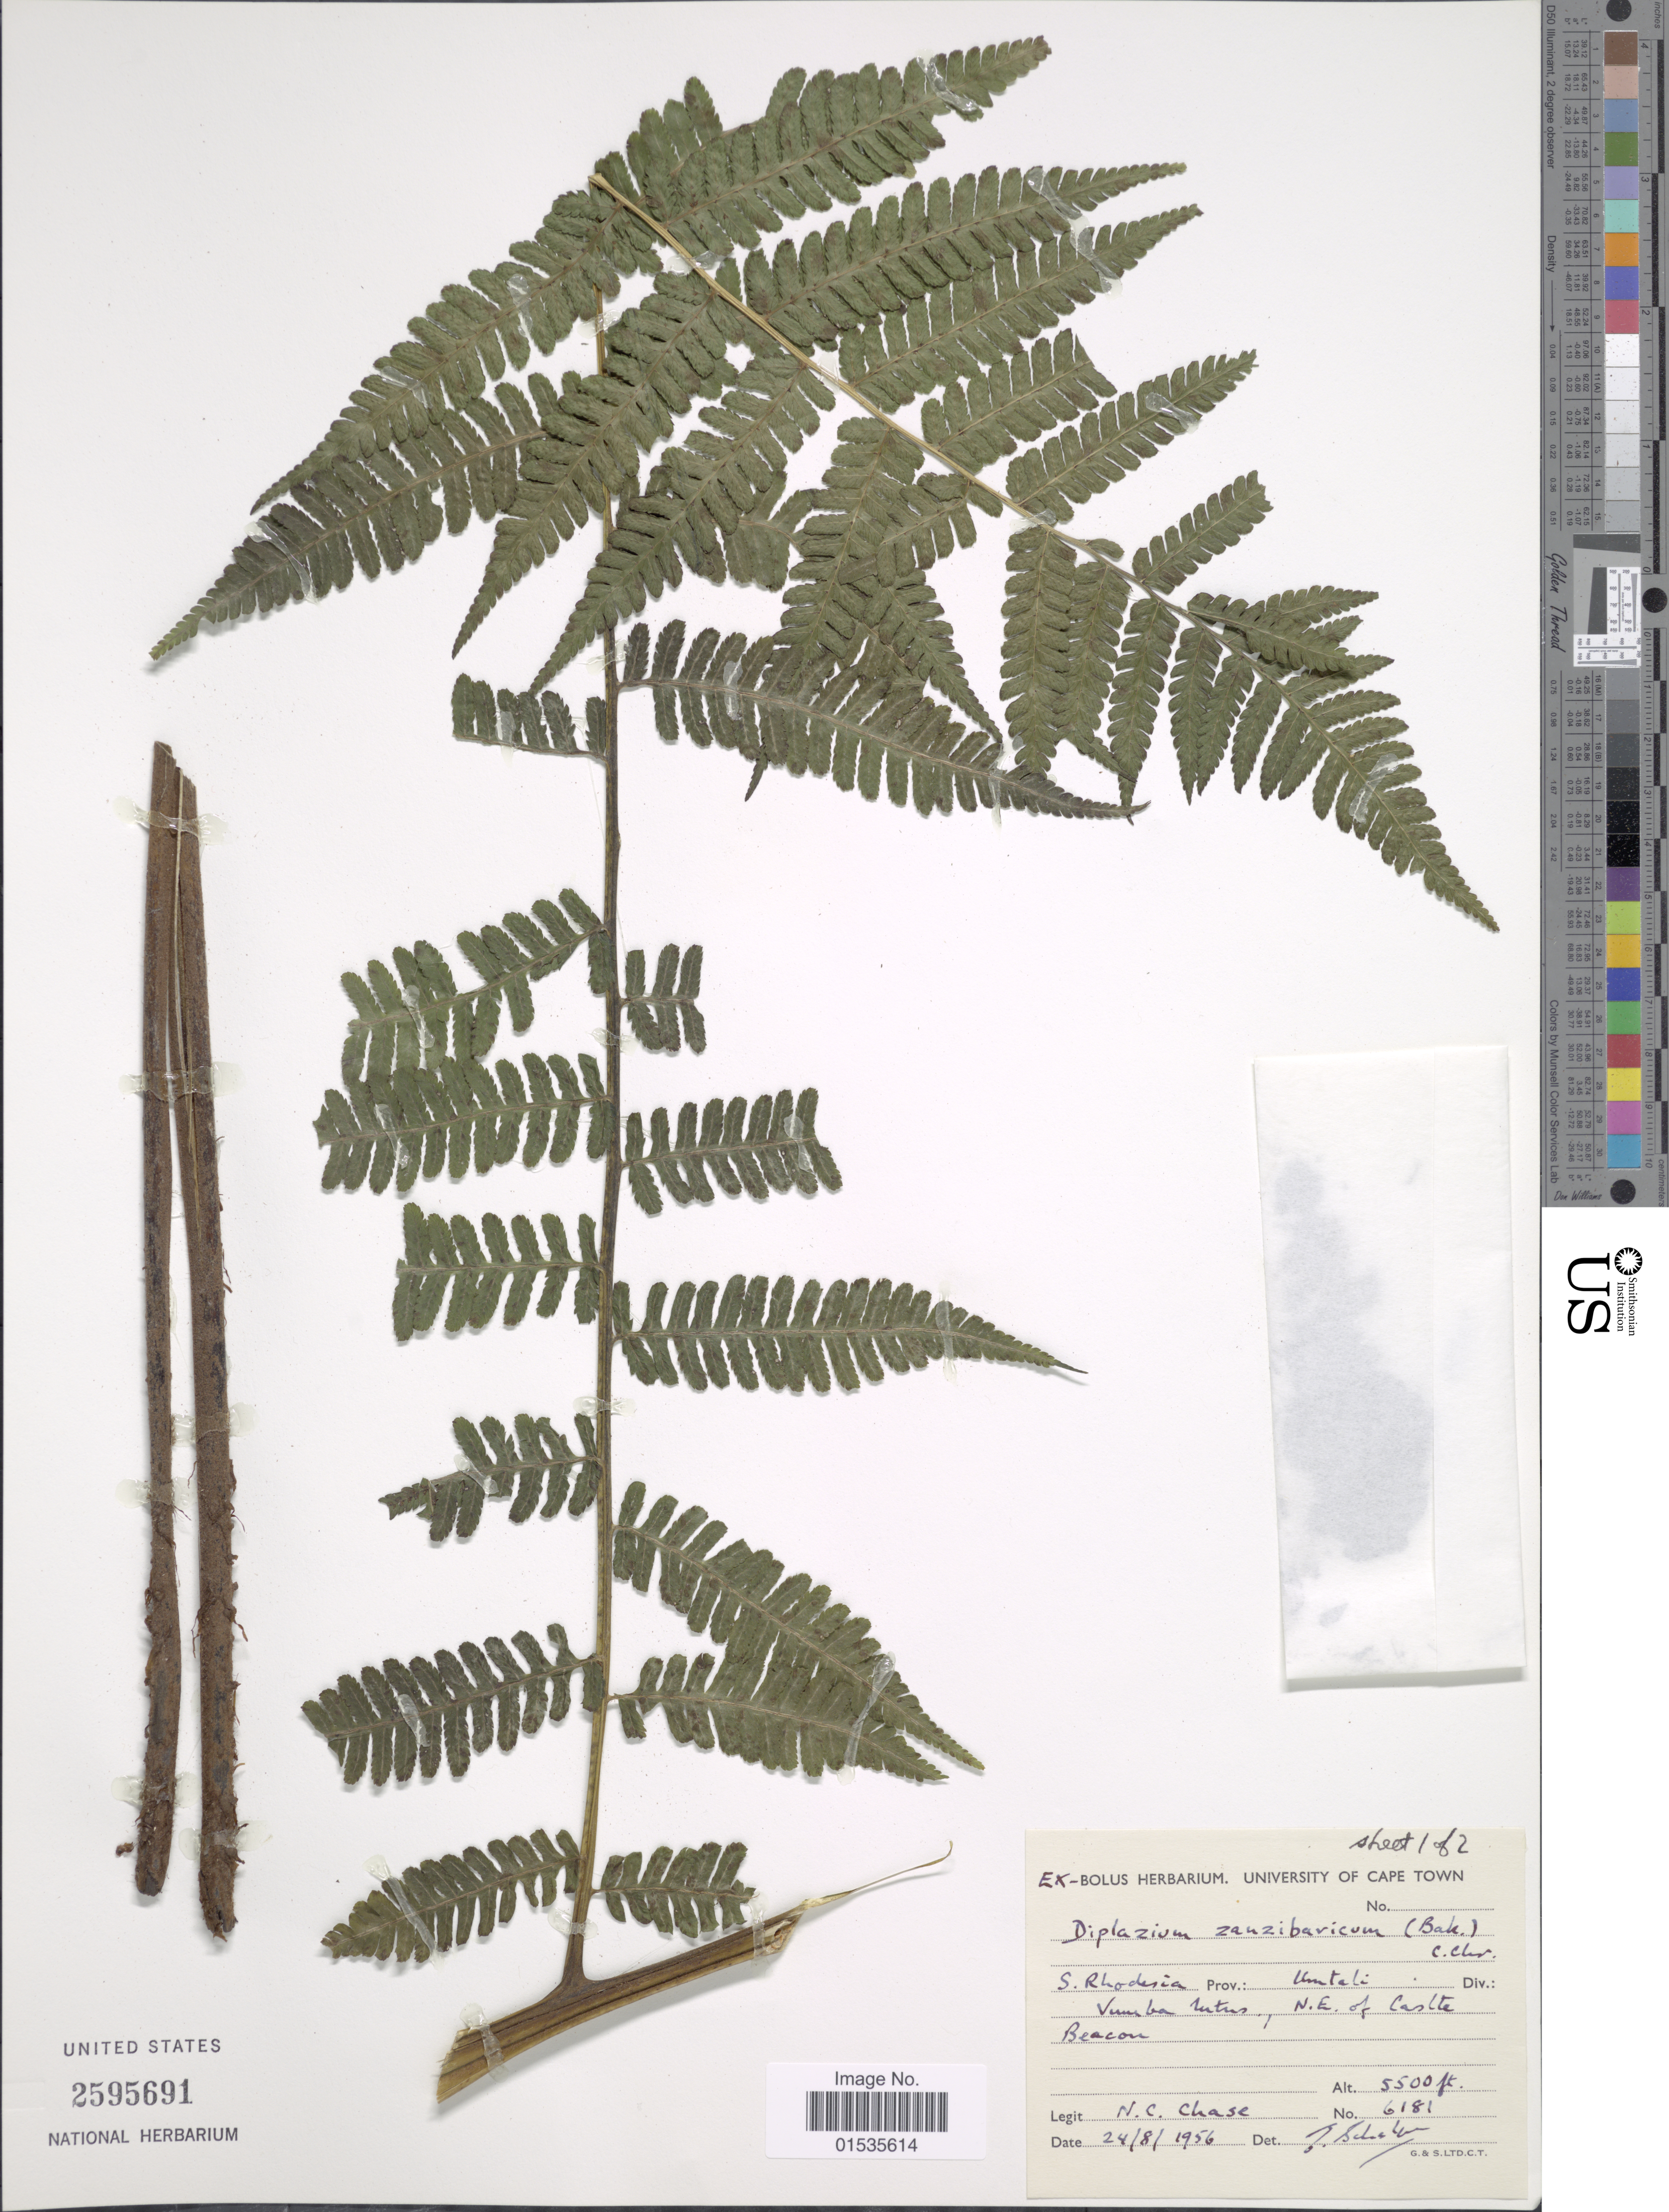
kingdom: Plantae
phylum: Tracheophyta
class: Polypodiopsida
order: Polypodiales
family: Athyriaceae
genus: Diplazium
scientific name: Diplazium zanzibaricum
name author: (Baker) C. Chr.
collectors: N. C. Chase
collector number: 6181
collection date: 1956-08-24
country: Zimbabwe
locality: S. Rhodesia, Umtali, Vumba Mtns, N.E. of Castle Beacon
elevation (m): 1676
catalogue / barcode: US 2595691